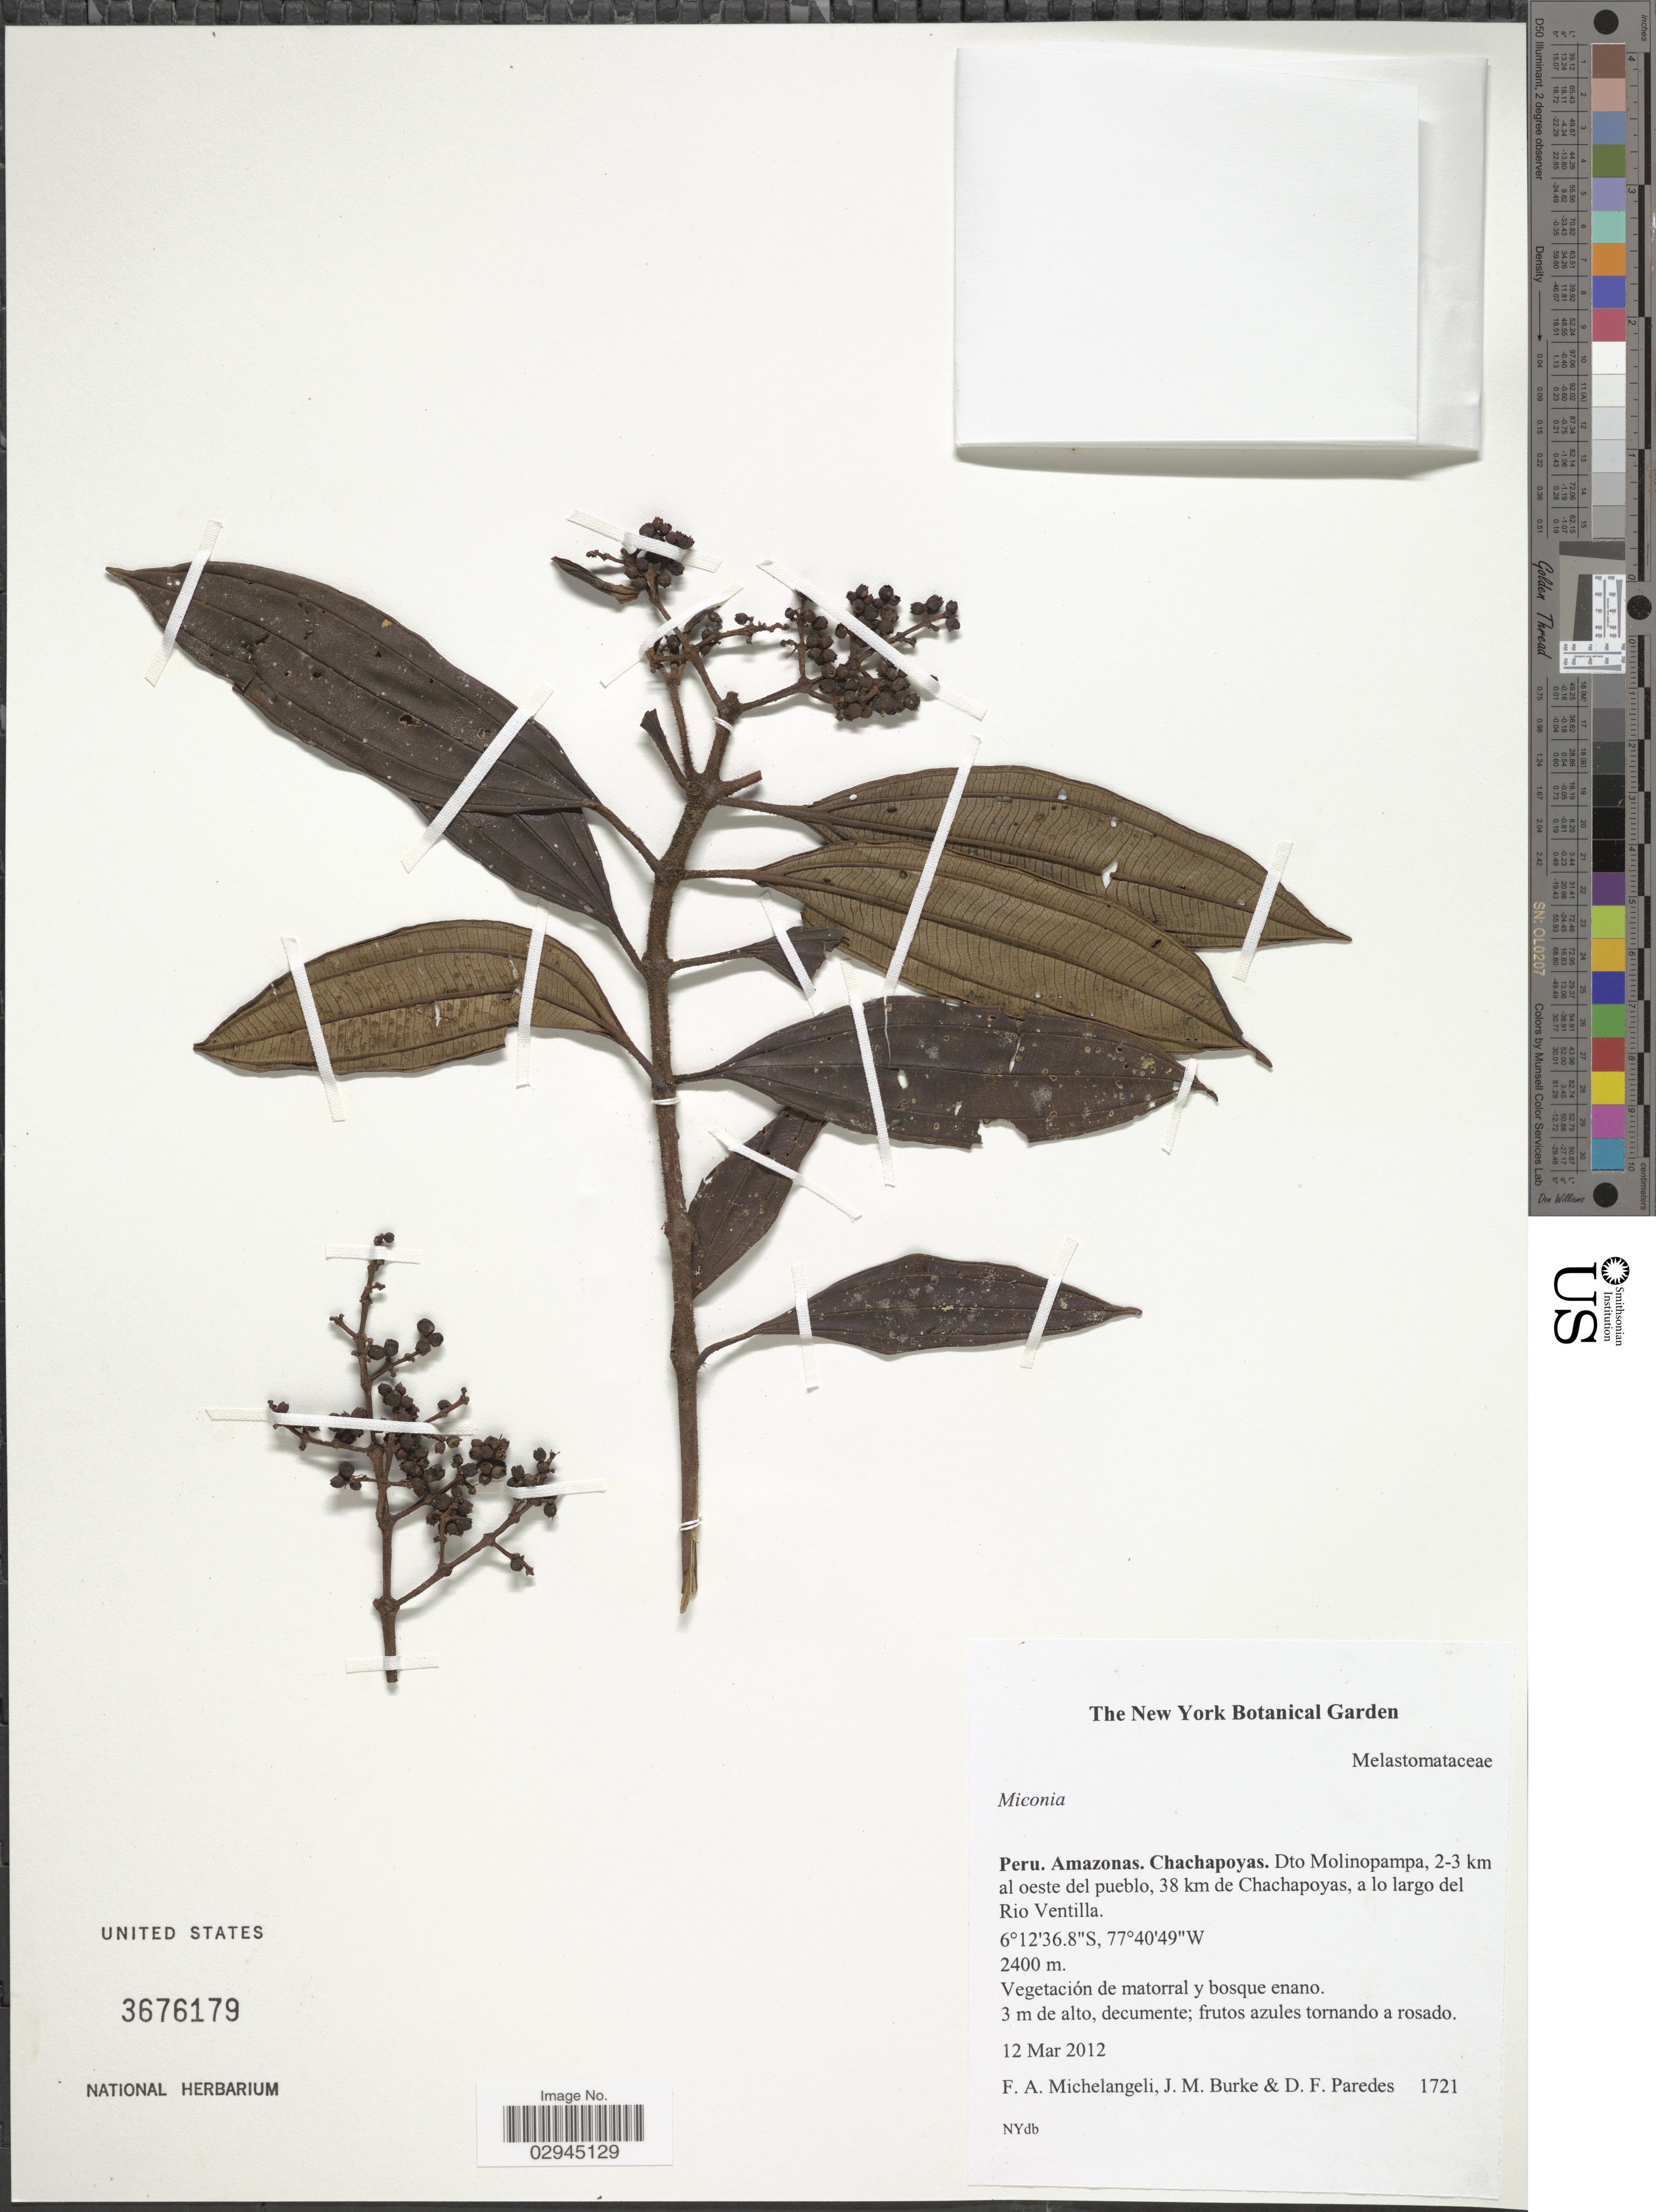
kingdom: Plantae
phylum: Tracheophyta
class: Magnoliopsida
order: Myrtales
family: Melastomataceae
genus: Miconia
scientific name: Miconia sp.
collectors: F. A. Michelangeli, Jac. M. Burke & D. Paredes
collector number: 1721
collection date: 2012-03-12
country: Peru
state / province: Amazonas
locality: Chachapoyas. Dto Molinopampa, 2-3 km al oeste del pueblo, 38 km de Chachapoyas, a lo largo del Rio Ventilla.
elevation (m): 2400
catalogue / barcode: US 3676179